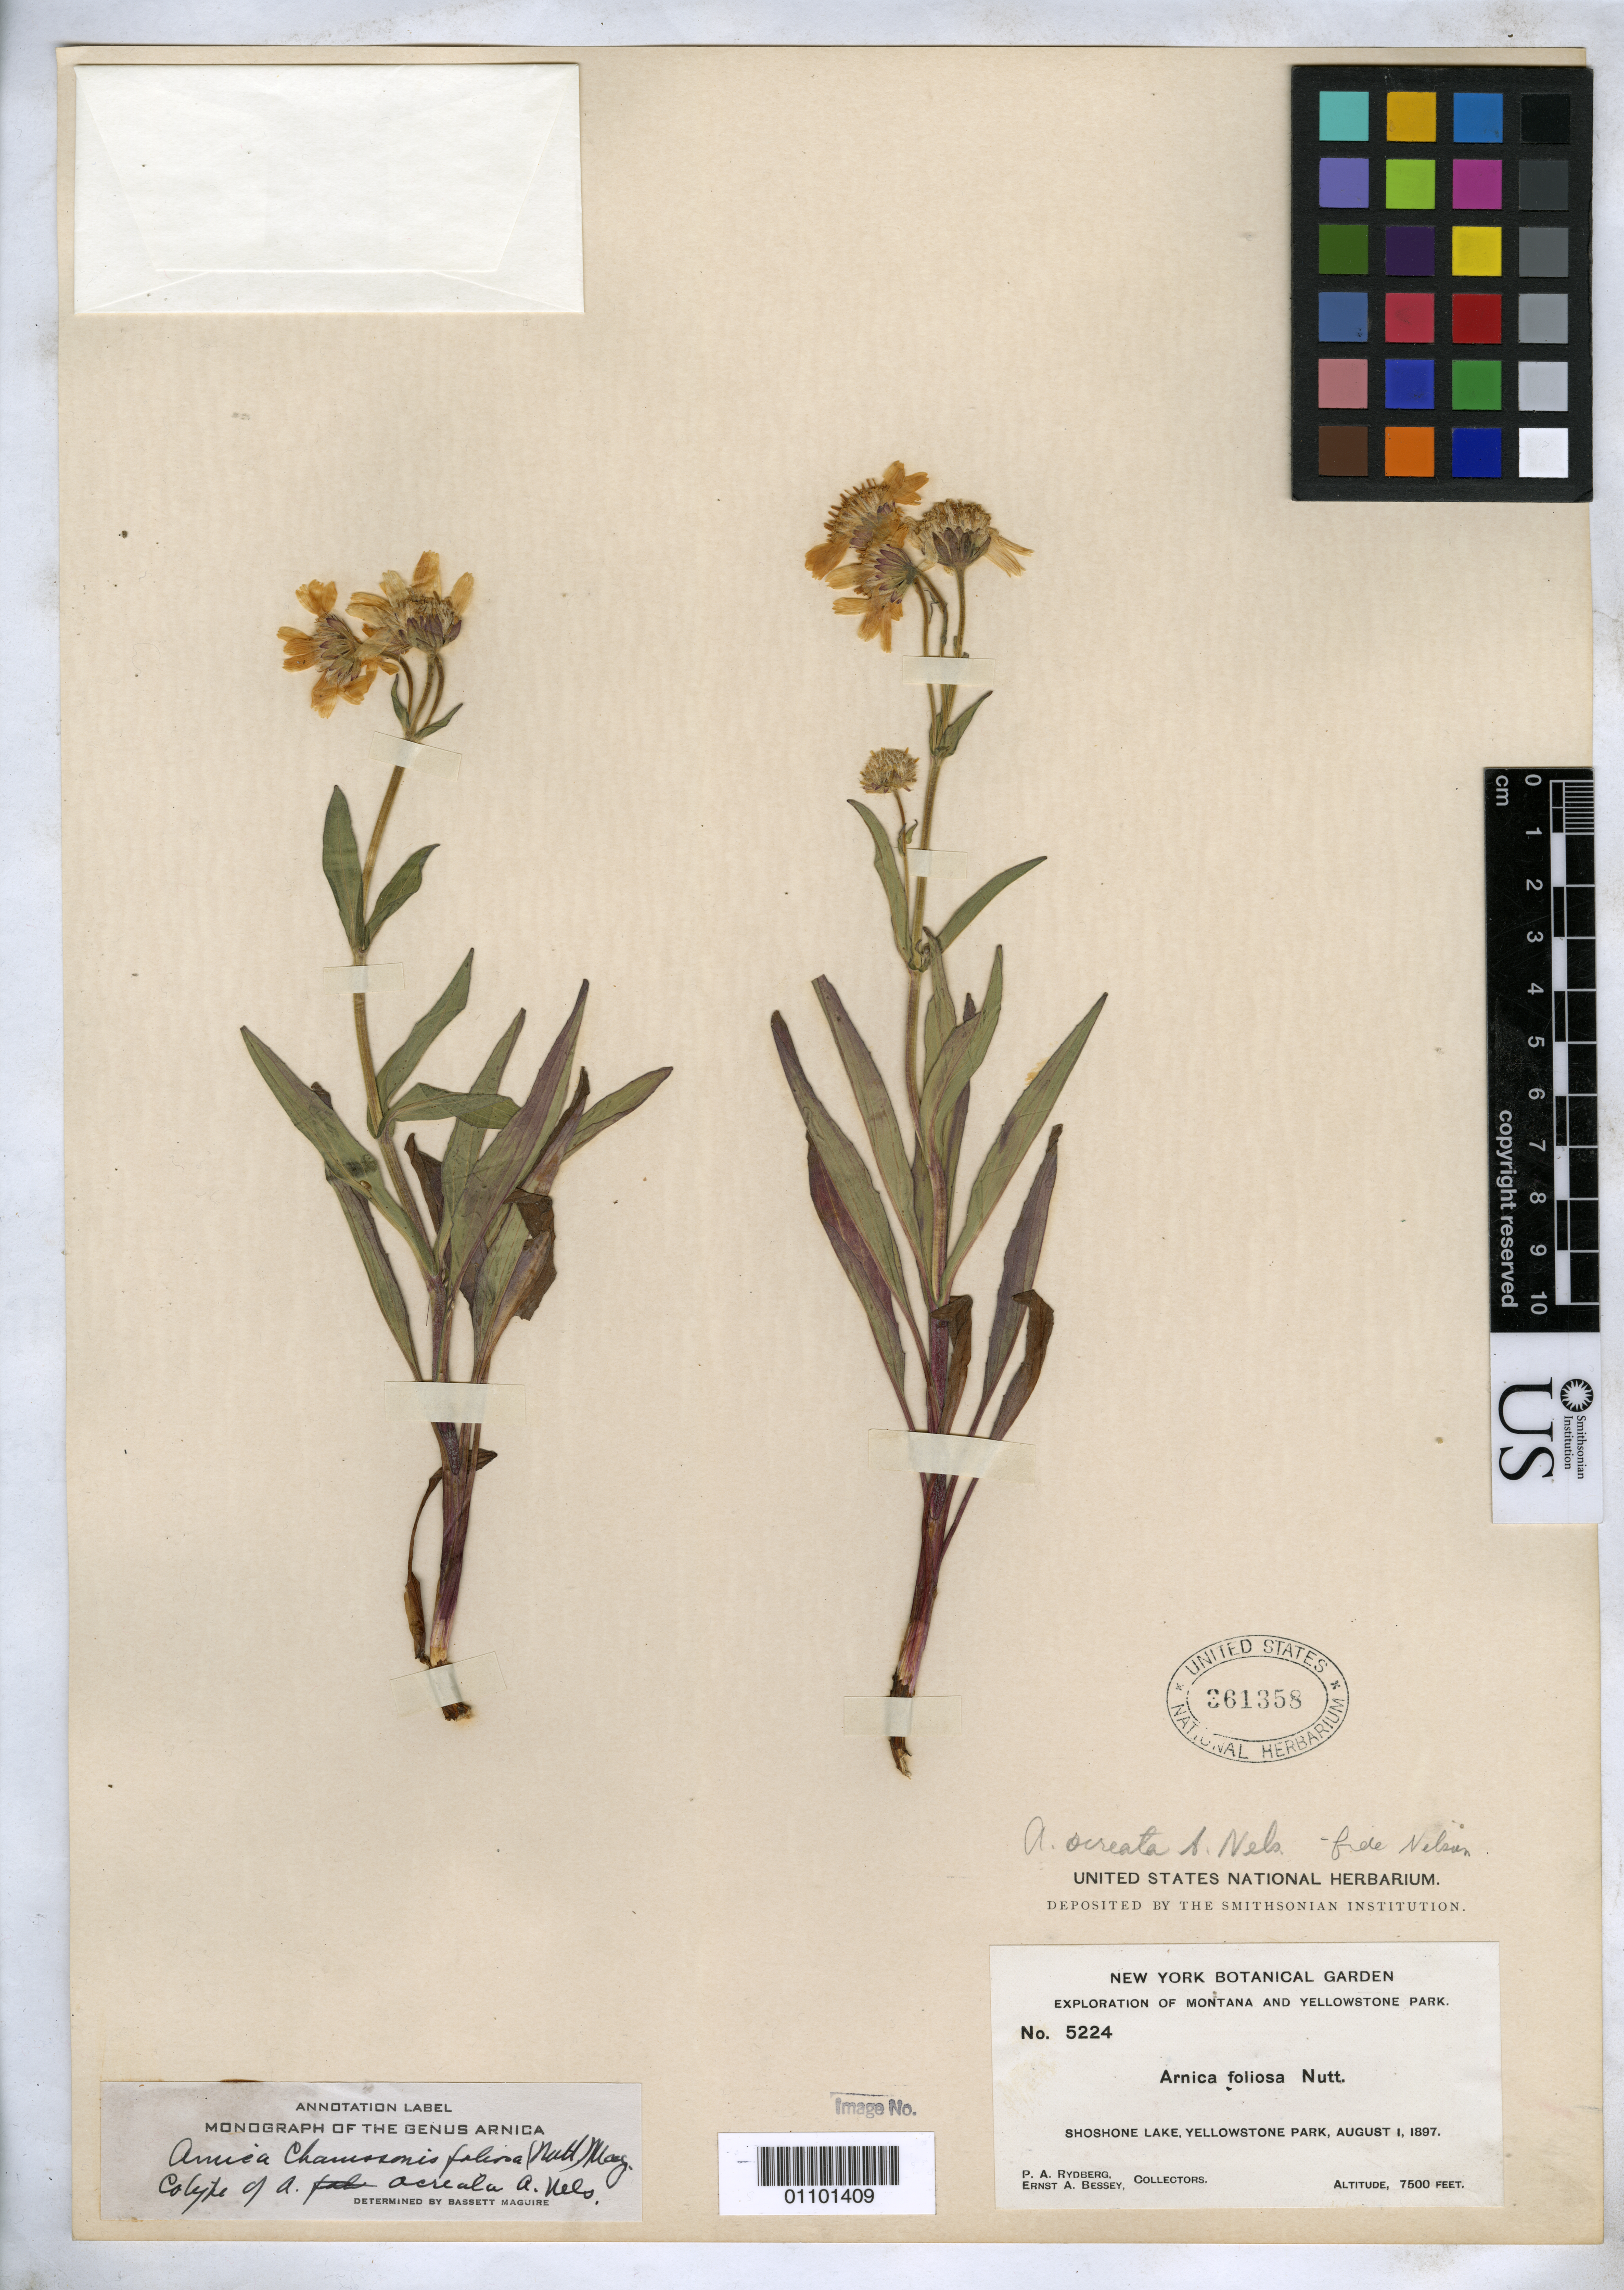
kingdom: Plantae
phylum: Tracheophyta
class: Magnoliopsida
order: Asterales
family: Asteraceae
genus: Arnica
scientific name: Arnica ocreata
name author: A. Nelson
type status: Syntype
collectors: P. A. Rydberg & E. Bessey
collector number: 5224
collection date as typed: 1 Aug 1897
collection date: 1897-08-01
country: United States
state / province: Montana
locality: Shoshone Lake, Yellowstone Park.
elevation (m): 2286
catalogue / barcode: US 361358